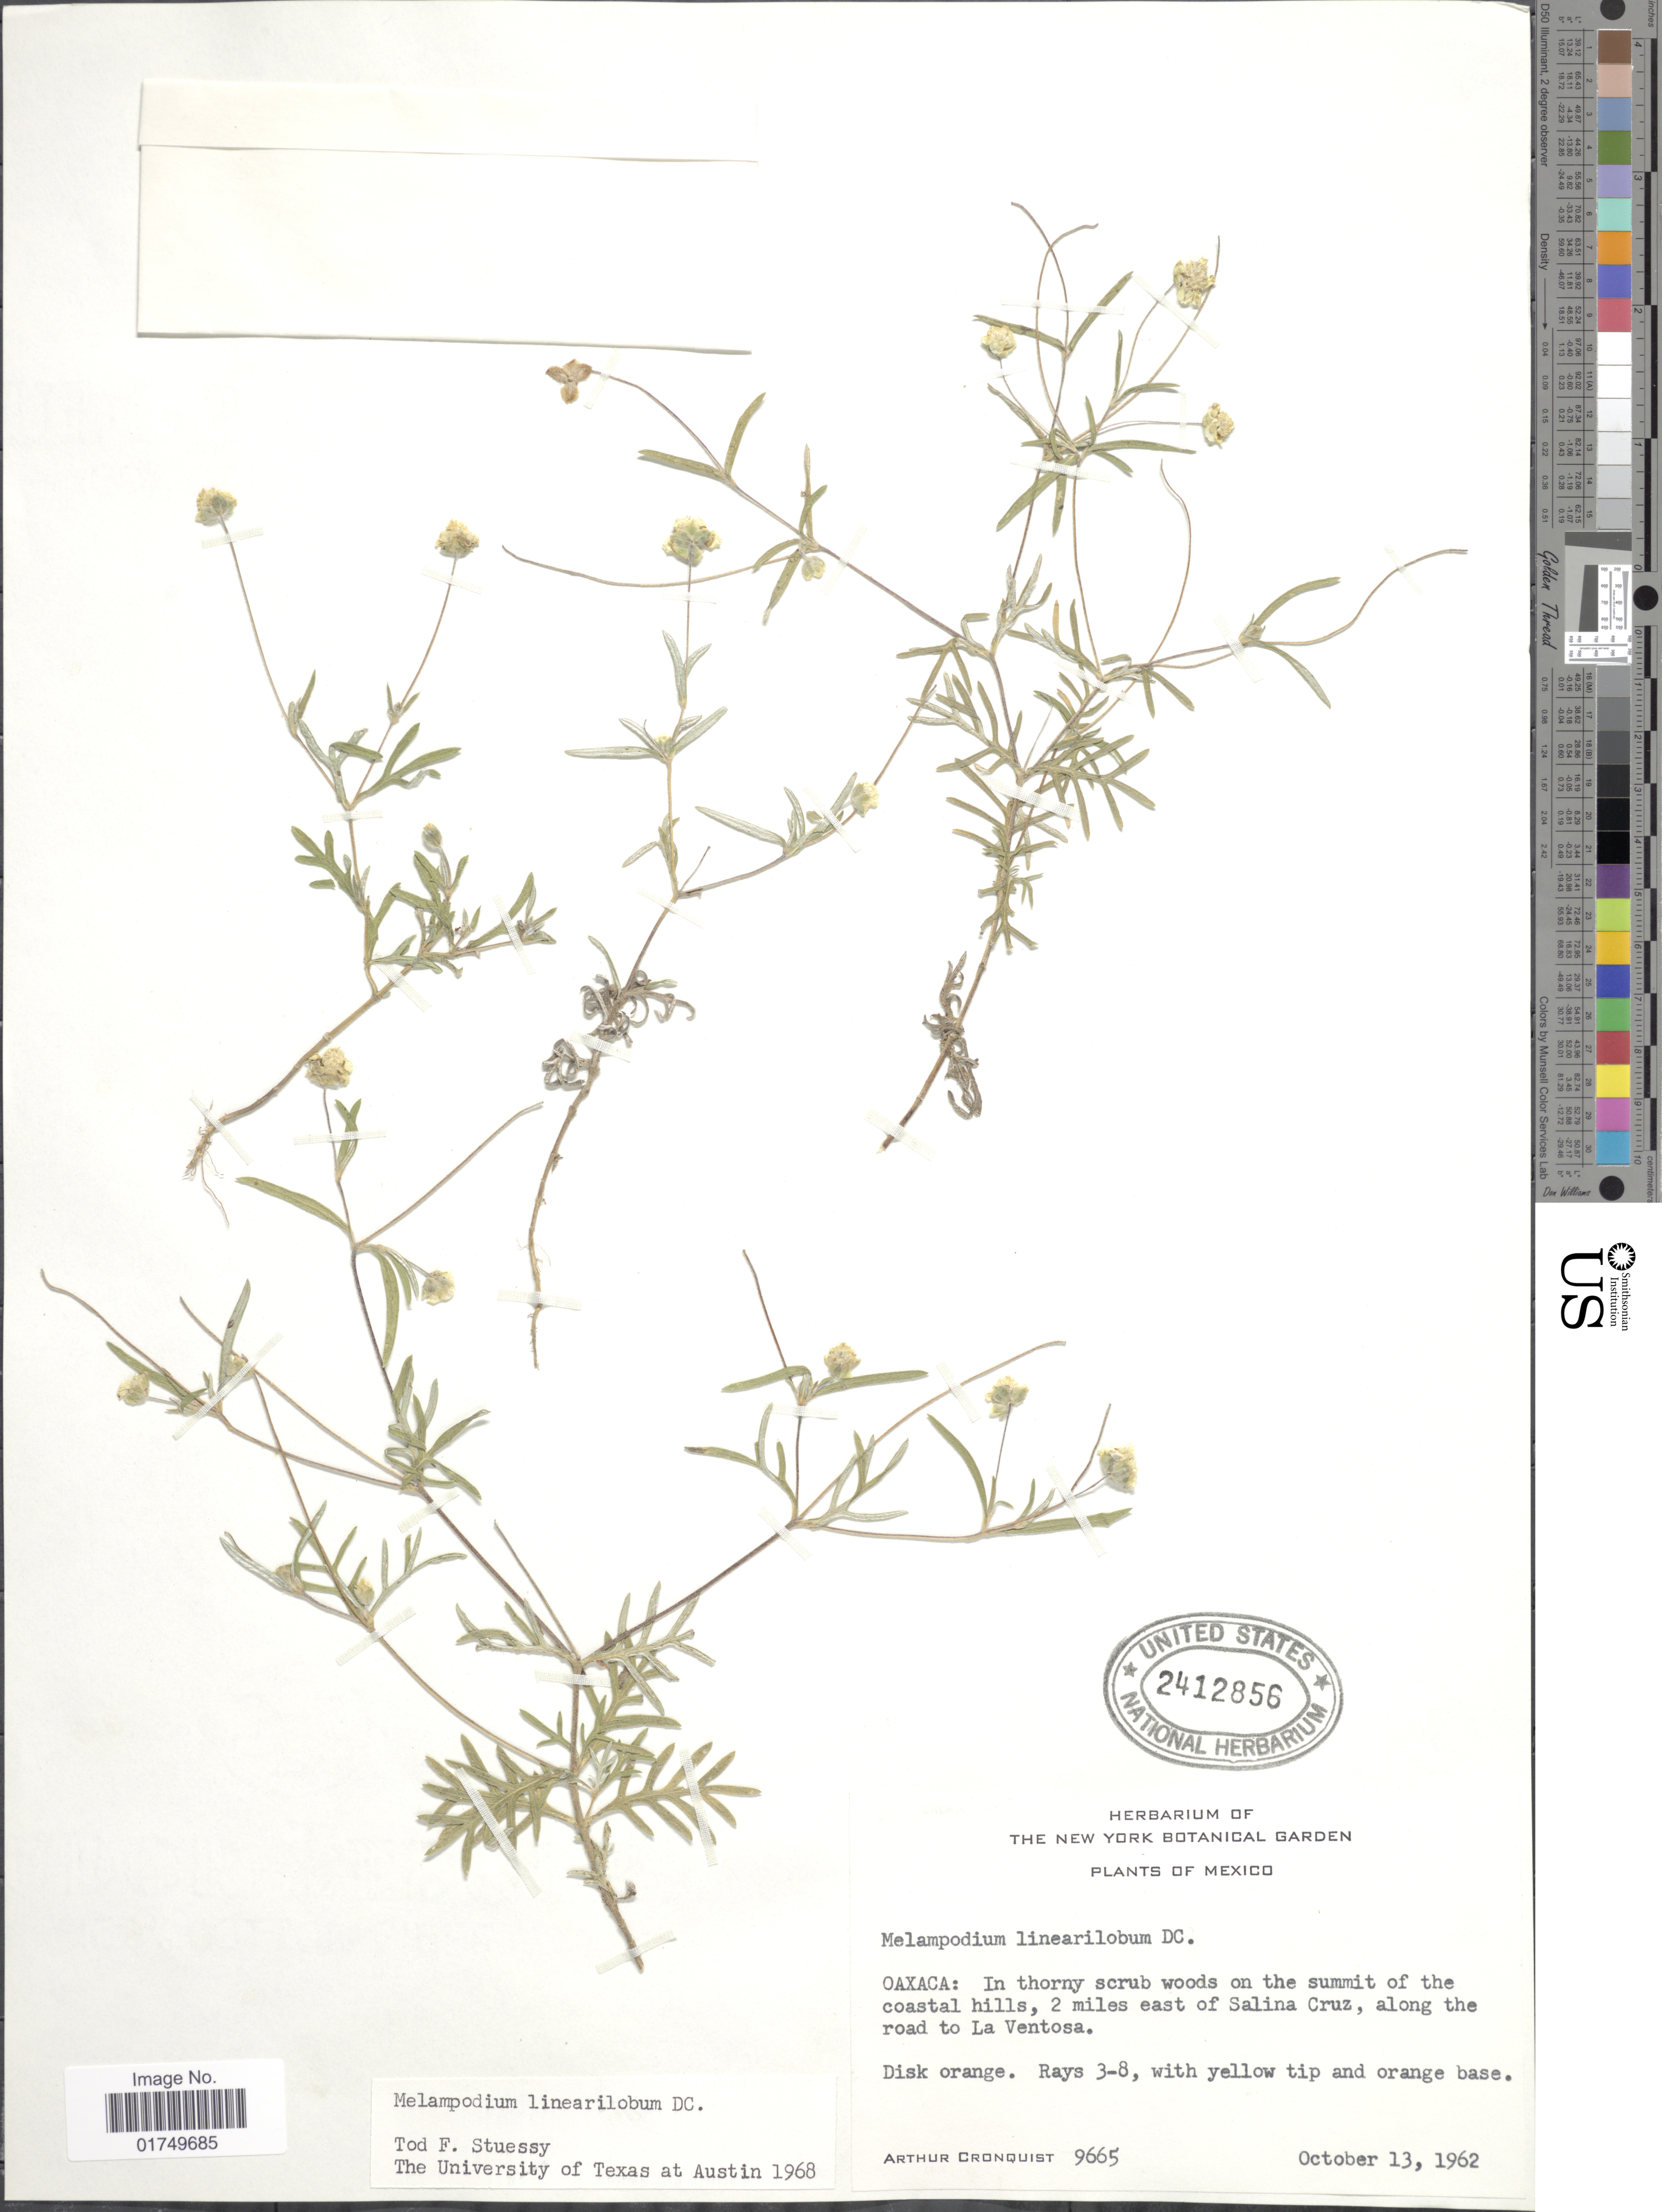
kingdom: Plantae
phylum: Tracheophyta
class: Magnoliopsida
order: Asterales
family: Asteraceae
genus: Melampodium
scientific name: Melampodium linearilobum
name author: DC.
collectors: A. J. Cronquist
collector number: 9665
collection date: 1962-10-13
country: Mexico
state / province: Oaxaca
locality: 2 miles east of Salina Cruz, along the road to La Ventosa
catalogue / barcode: US 2412856